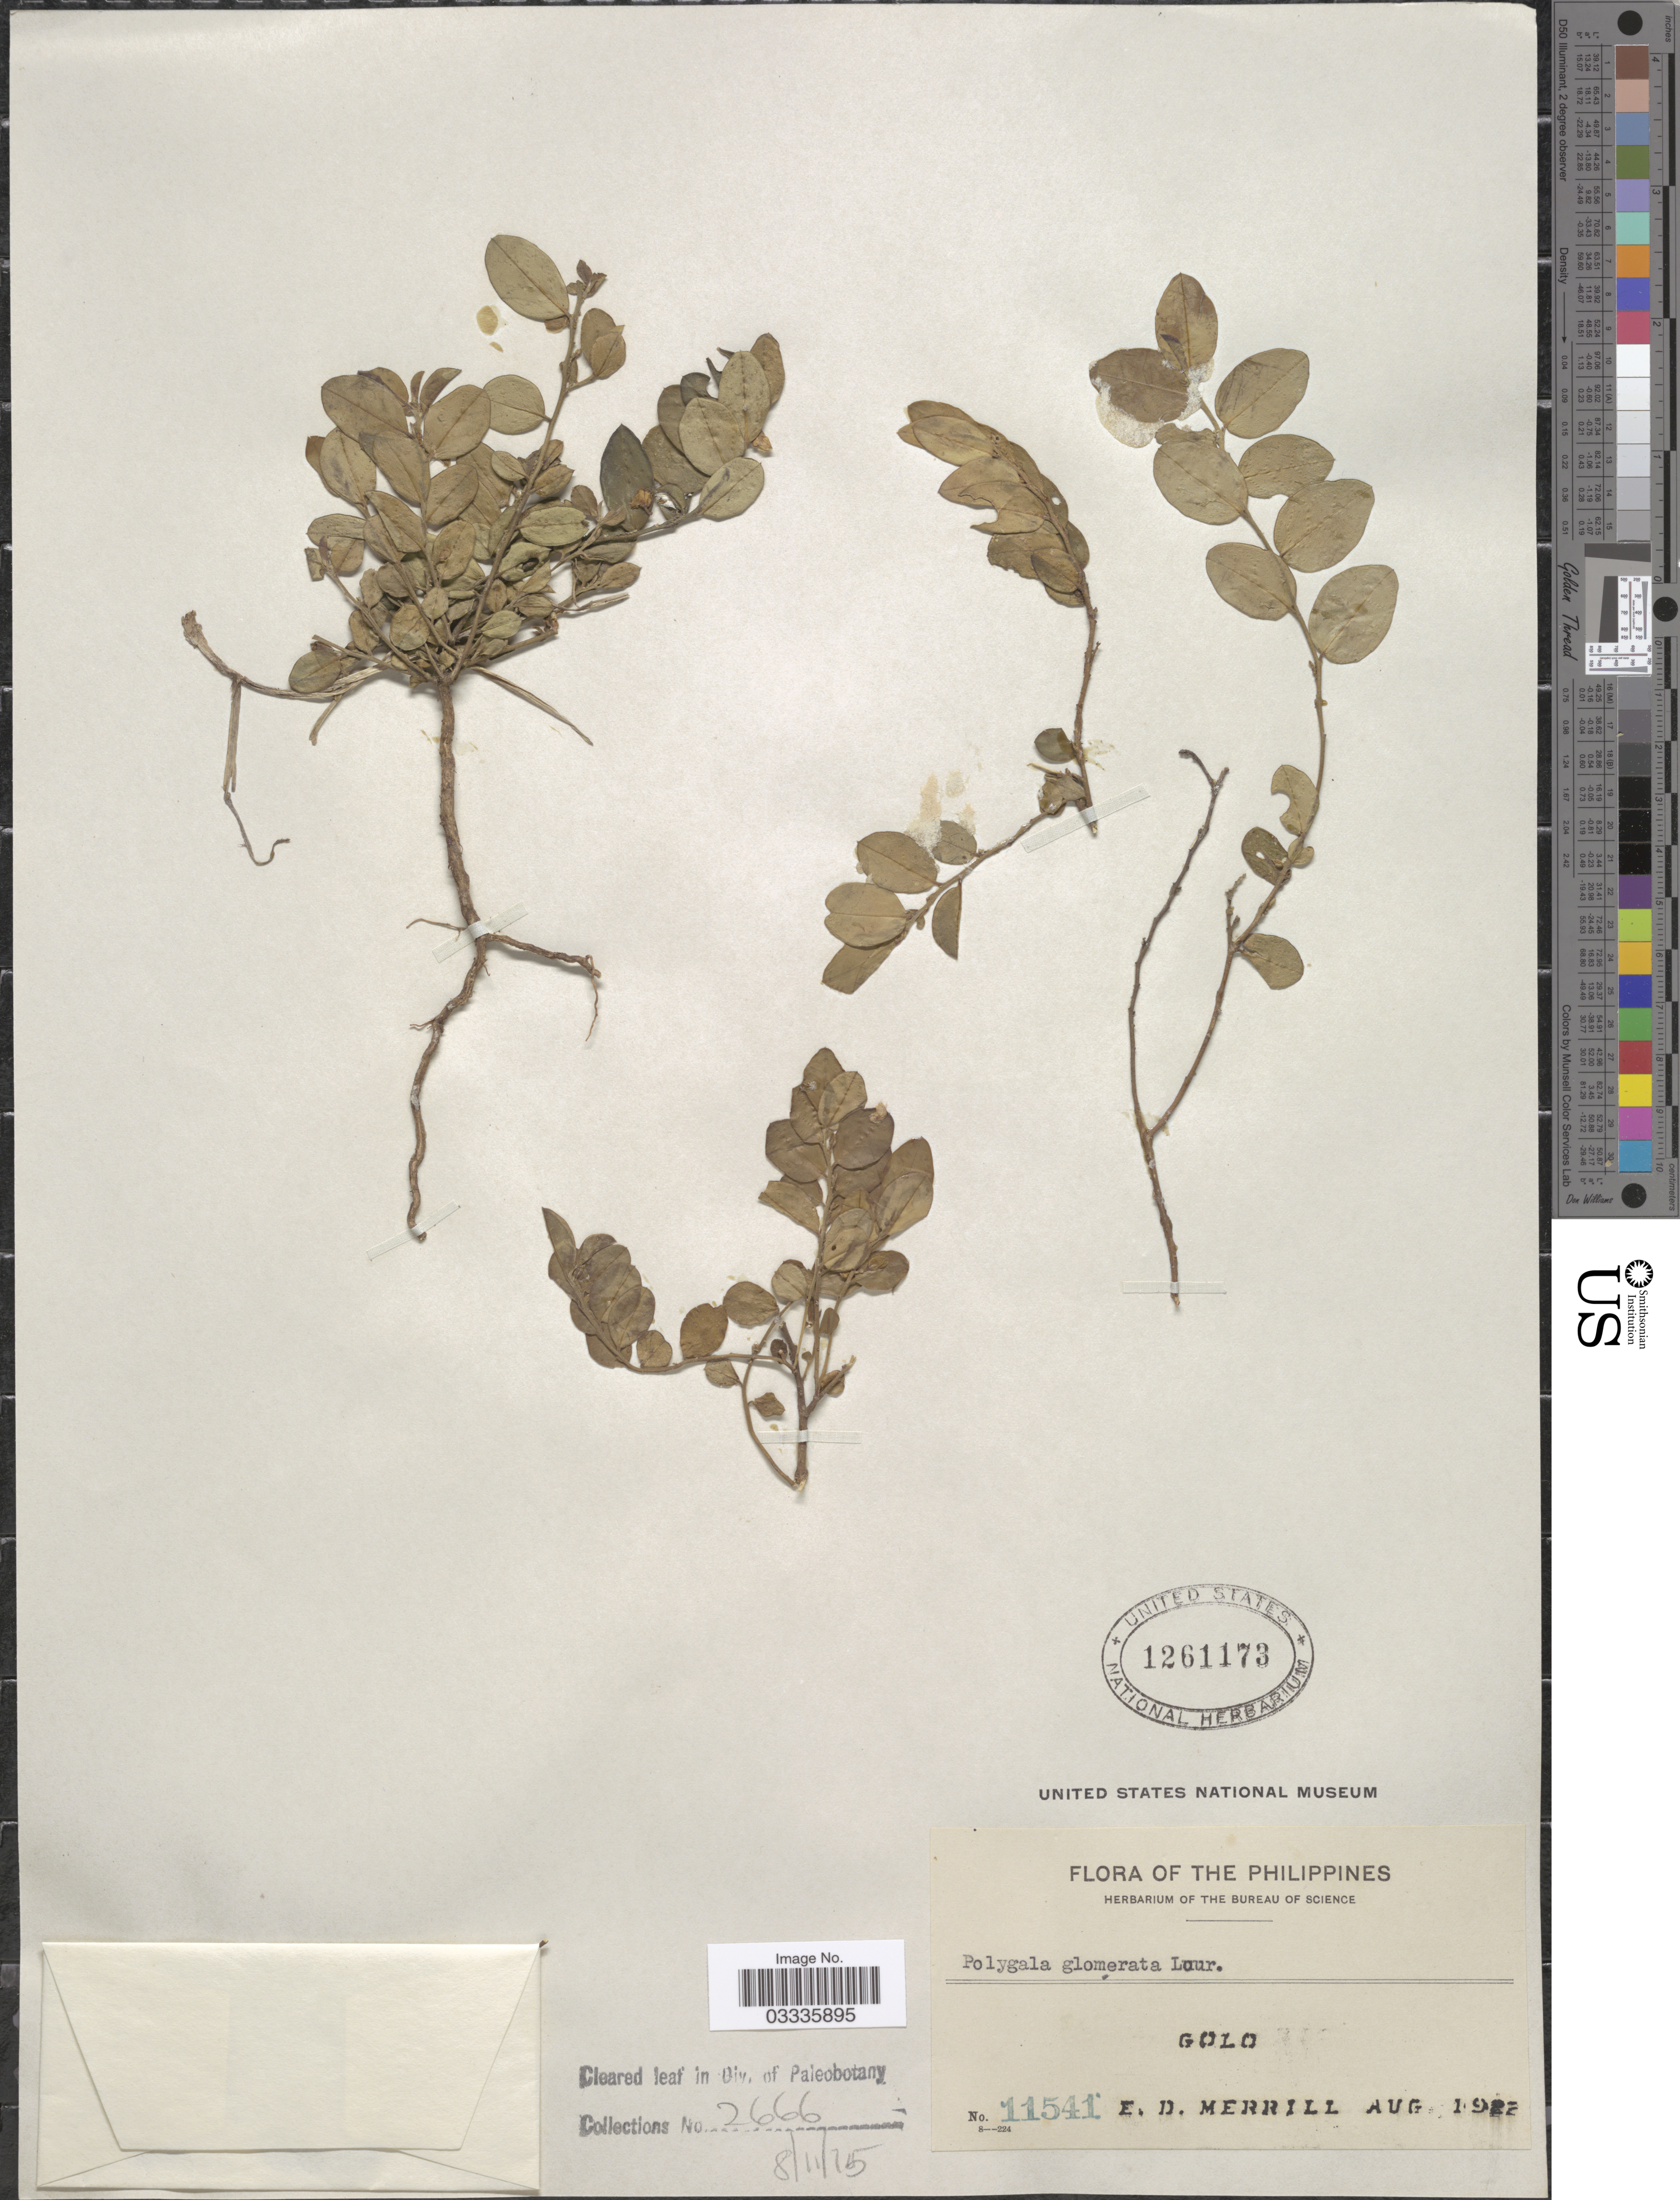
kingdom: Plantae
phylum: Tracheophyta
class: Magnoliopsida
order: Fabales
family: Polygalaceae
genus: Polygala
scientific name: Polygala glomerata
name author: Lour.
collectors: E. D. Merrill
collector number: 11541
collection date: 1922-08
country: Philippines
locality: Golo.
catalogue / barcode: US 1261173